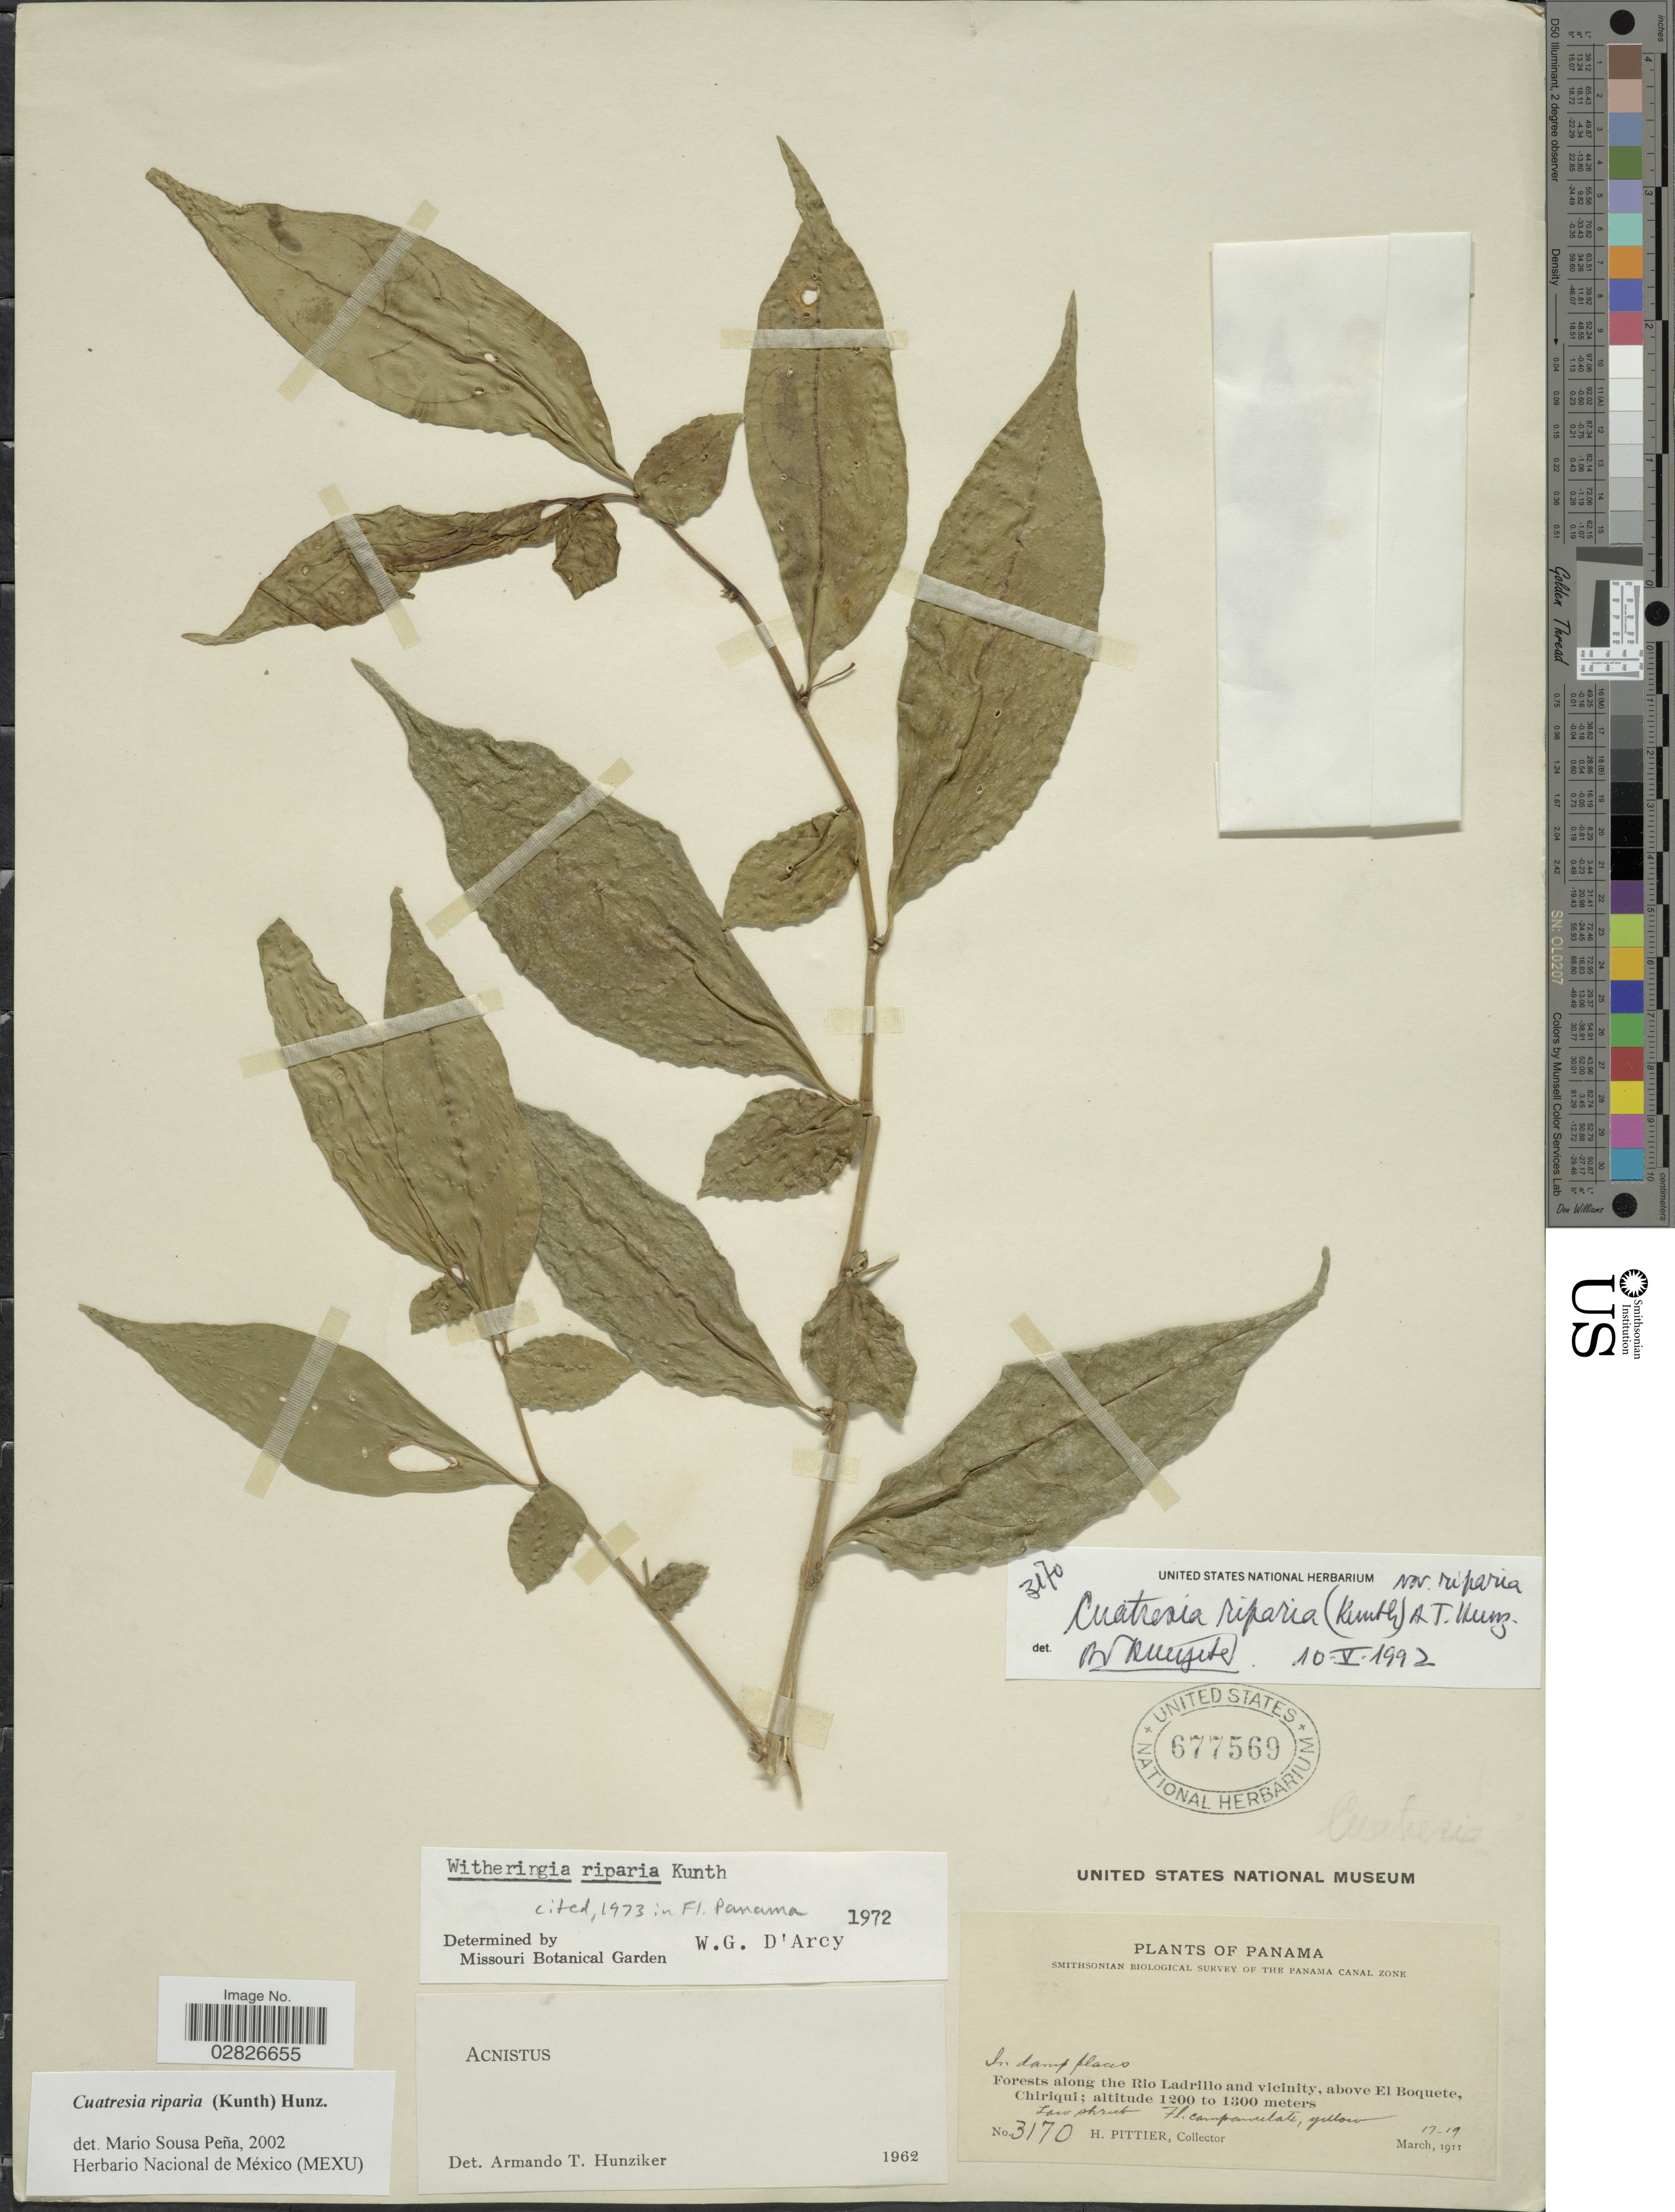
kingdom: Plantae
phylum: Tracheophyta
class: Magnoliopsida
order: Solanales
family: Solanaceae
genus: Cuatresia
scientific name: Cuatresia riparia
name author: (Kunth) Hunz.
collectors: H. F. Pittier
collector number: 3170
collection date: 1911-03-17/1911-03-19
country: Panama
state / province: Chiriqui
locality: Forests along the Rio Ladrillo and vicinity, above El Boquete.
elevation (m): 1200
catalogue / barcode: US 677569